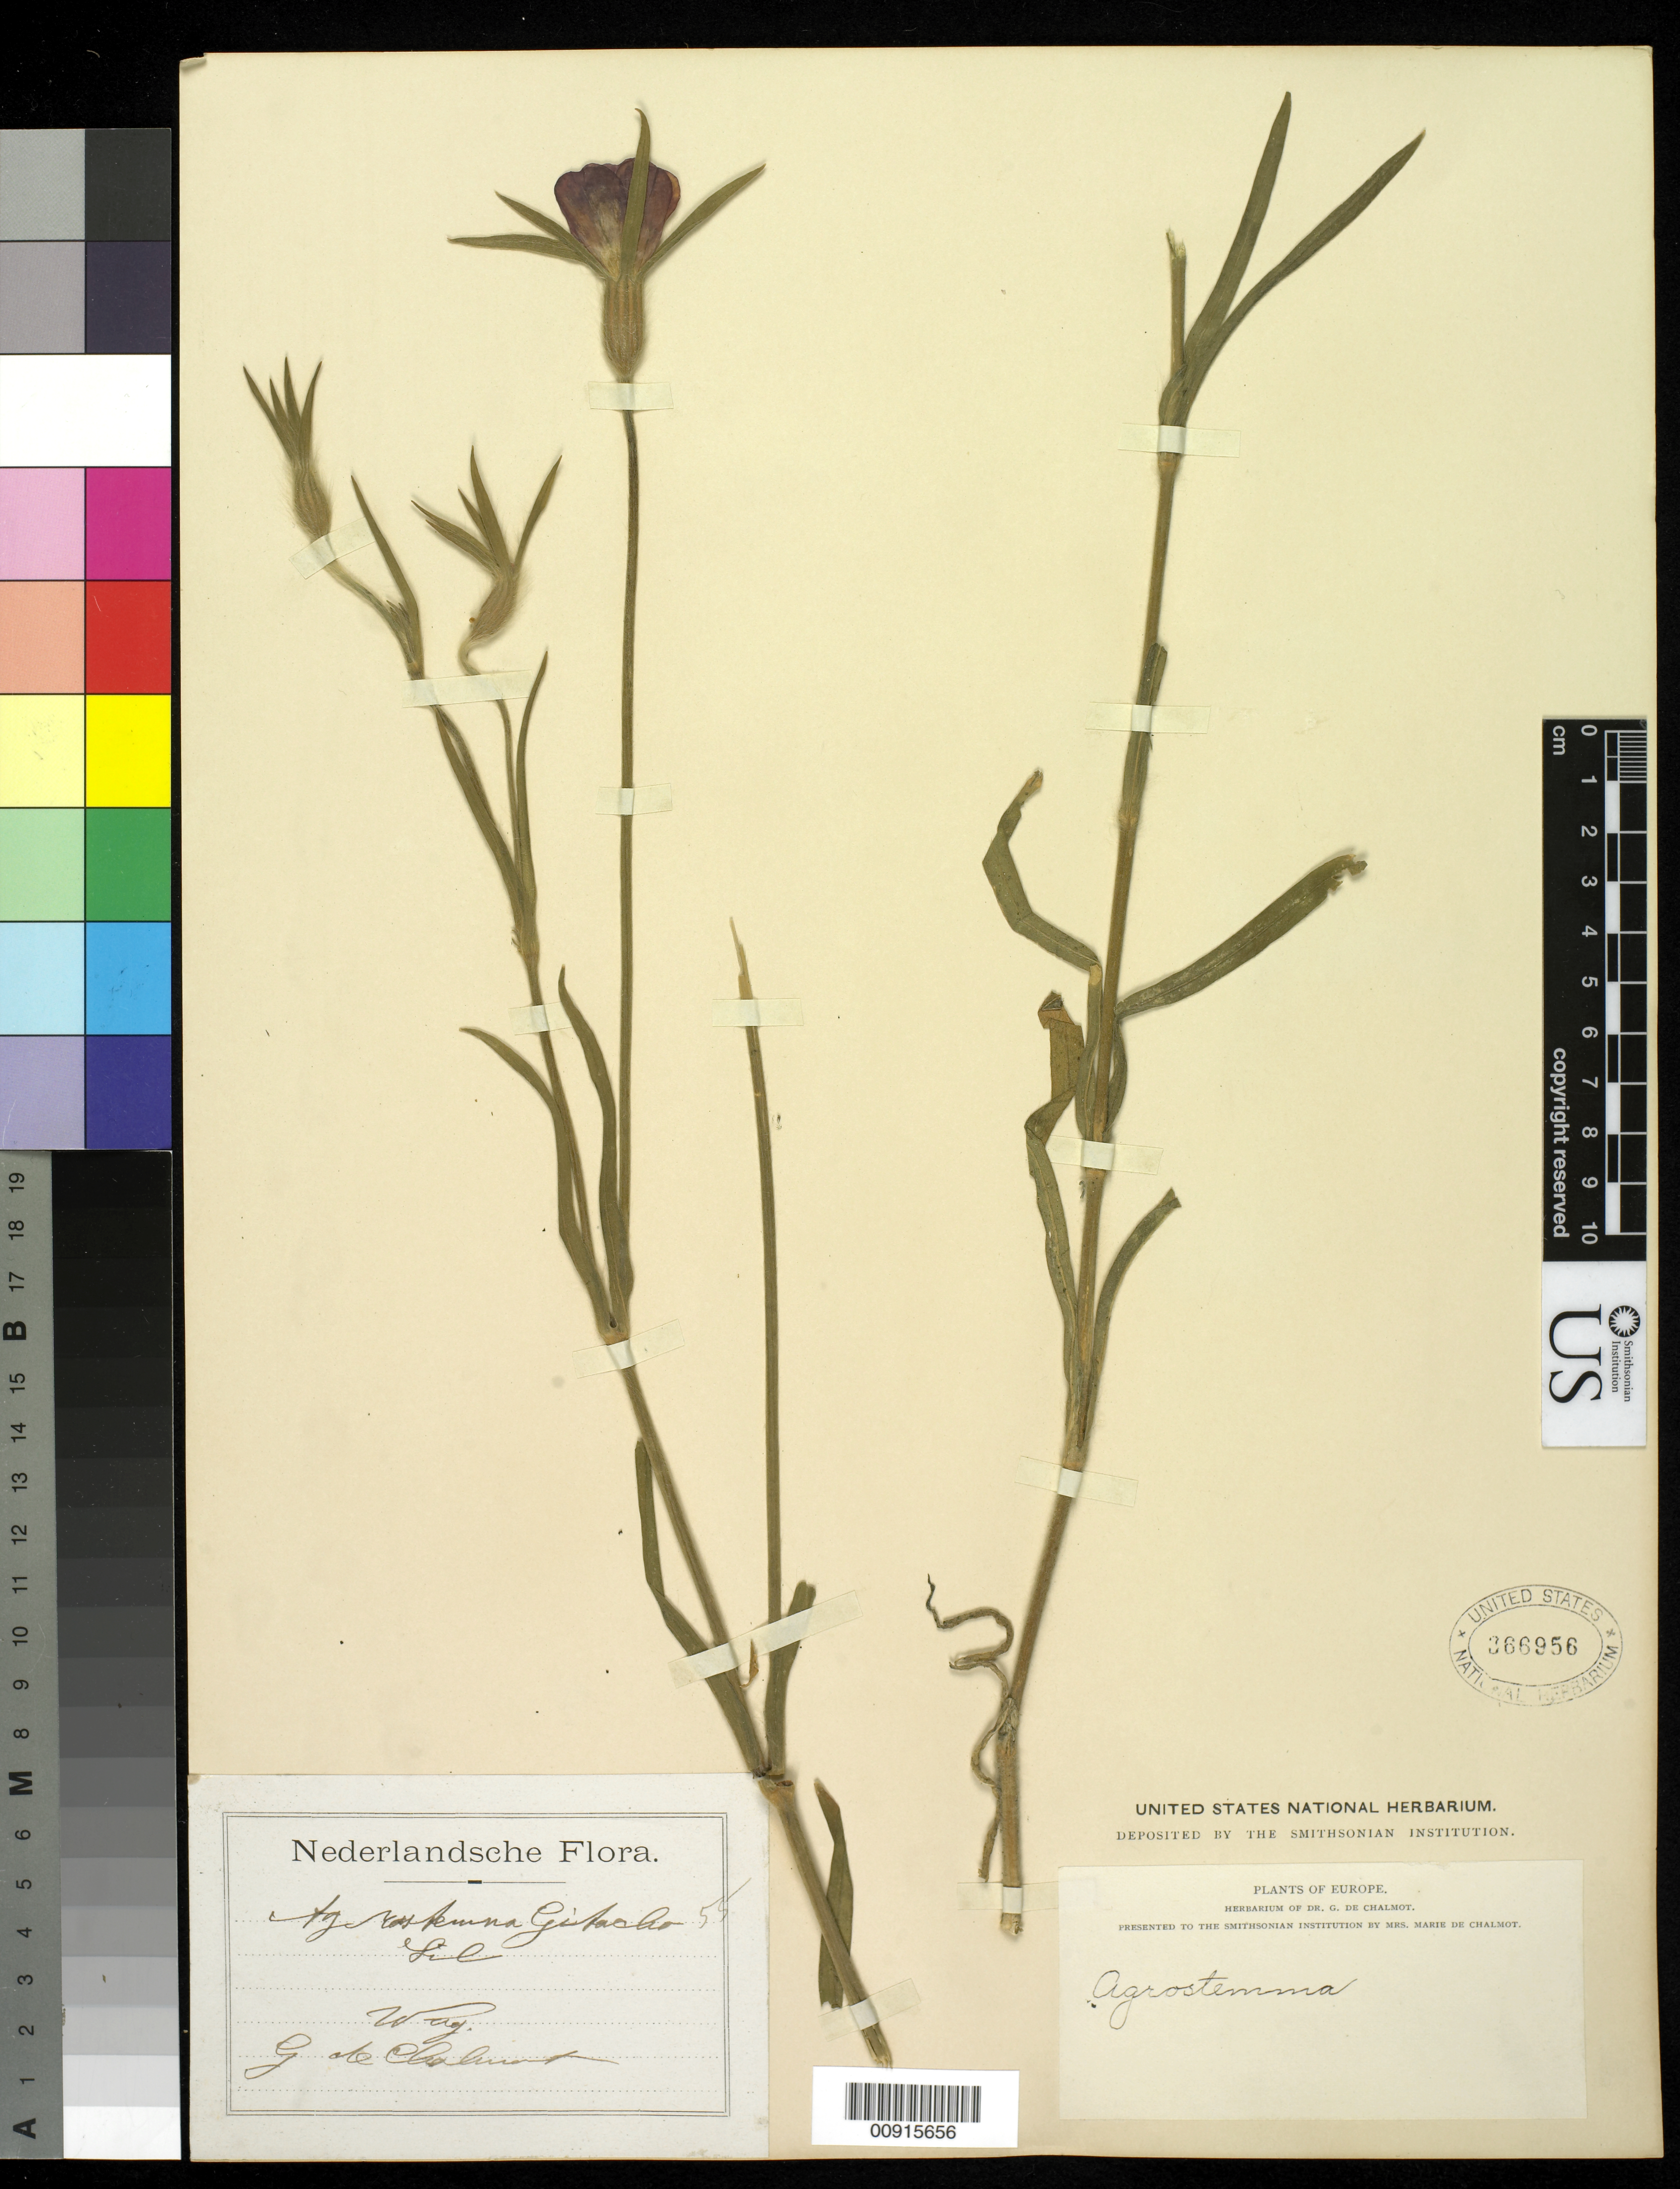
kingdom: Plantae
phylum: Tracheophyta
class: Magnoliopsida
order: Caryophyllales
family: Caryophyllaceae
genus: Agrostemma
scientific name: Agrostemma githago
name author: L.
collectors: G. de Chalmot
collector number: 55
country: Netherlands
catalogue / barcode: US 366956